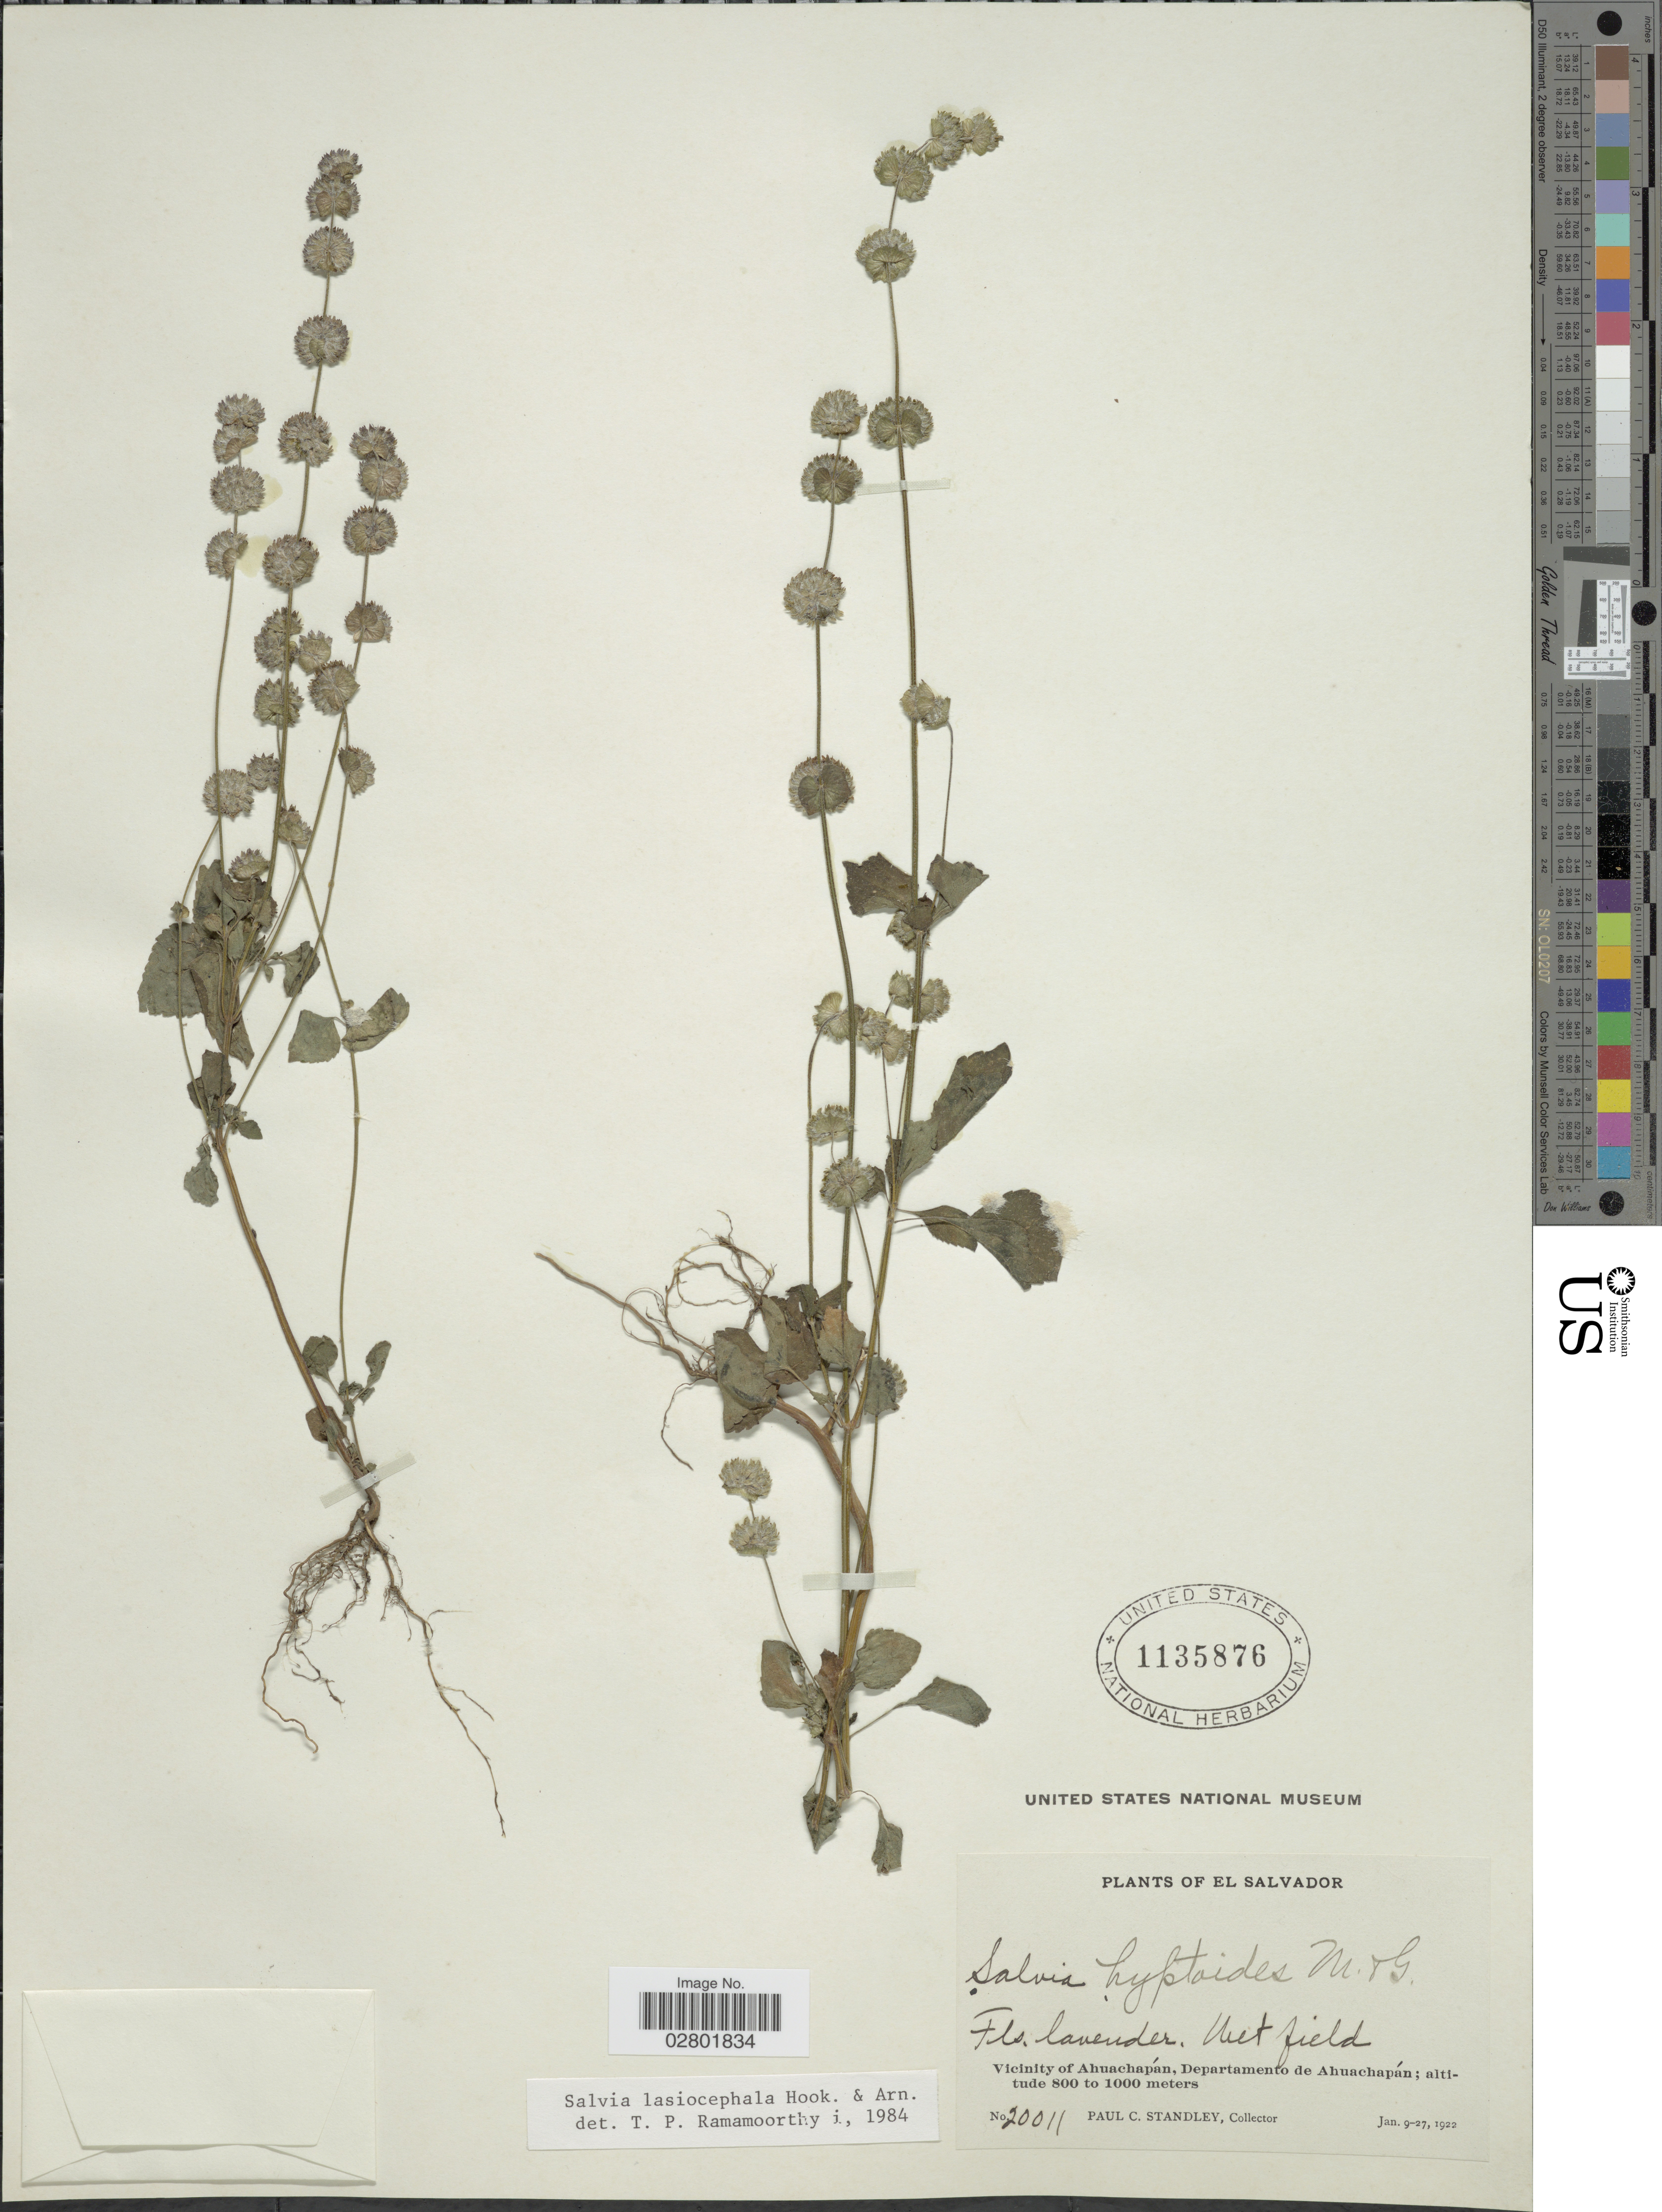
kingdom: Plantae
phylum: Tracheophyta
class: Magnoliopsida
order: Lamiales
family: Lamiaceae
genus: Salvia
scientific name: Salvia lasiocephala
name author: Hook. & Arn.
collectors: P. C. Standley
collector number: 20011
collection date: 1922-01-09/1922-01-27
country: El Salvador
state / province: Ahuachapan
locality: Vicinity of Ahuacapán, Departamento de Ahuachapán.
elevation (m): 800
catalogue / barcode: US 1135876